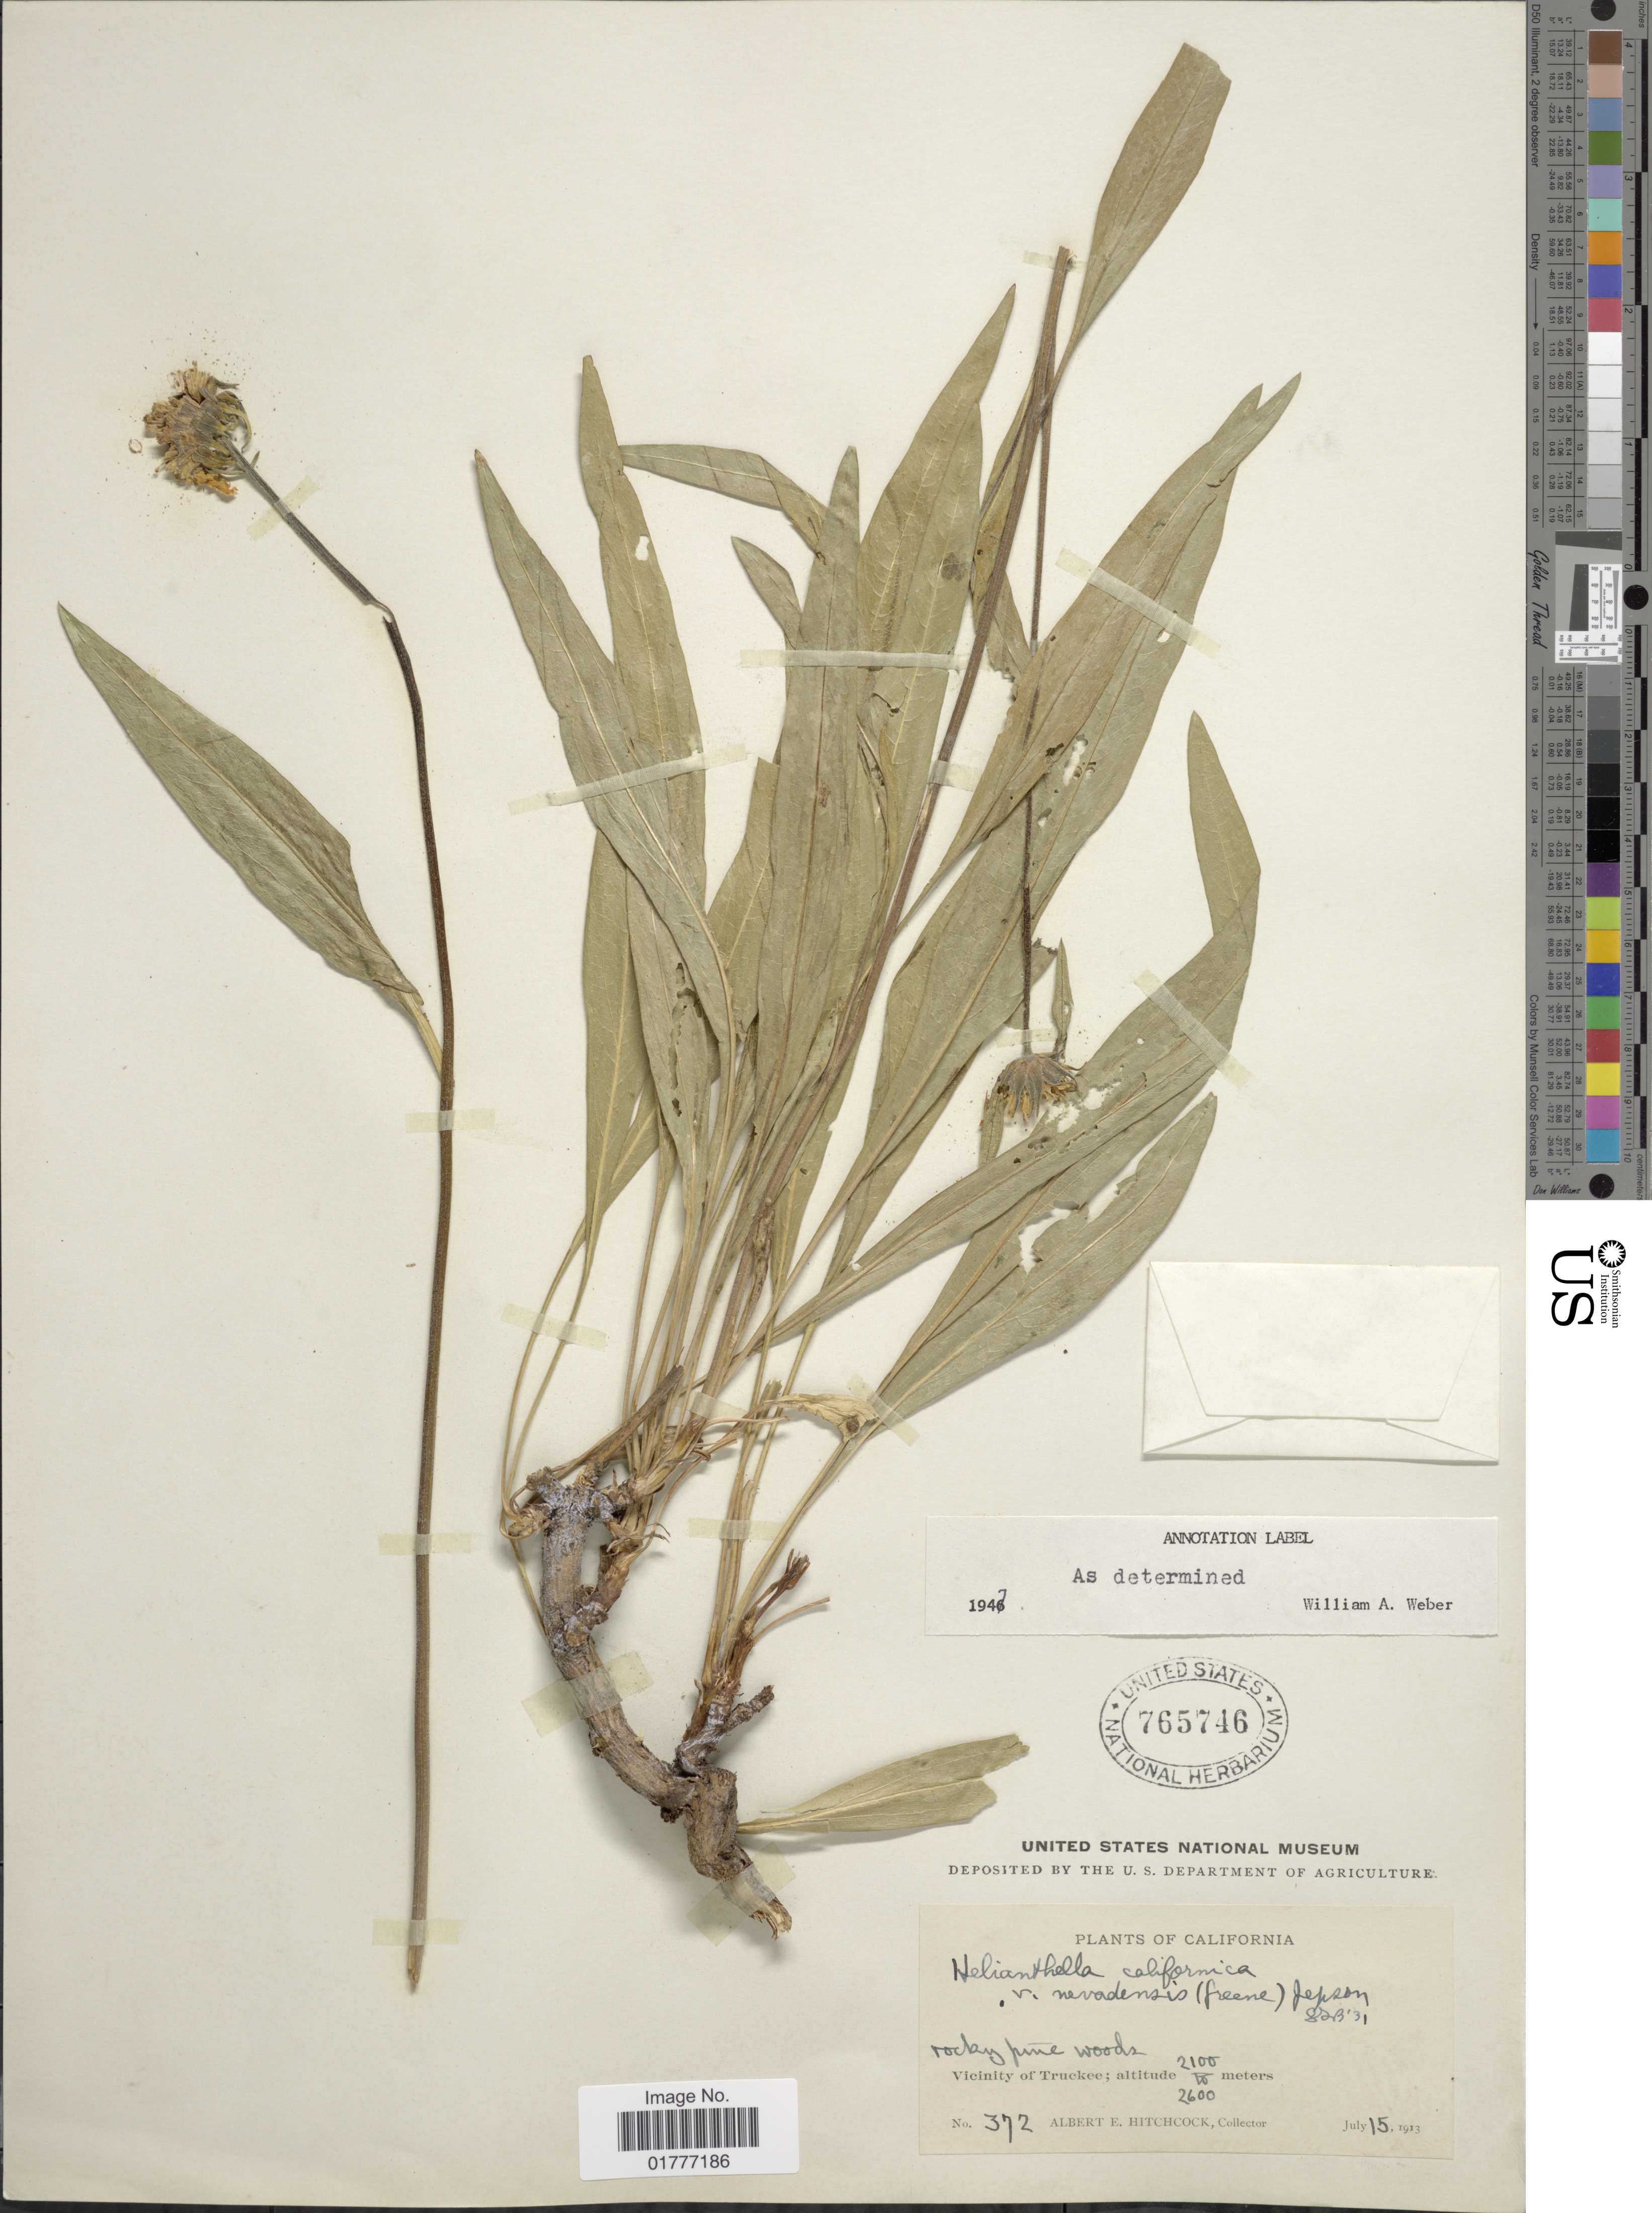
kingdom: Plantae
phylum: Tracheophyta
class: Magnoliopsida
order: Asterales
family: Asteraceae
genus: Helianthella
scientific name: Helianthella californica var. nevadensis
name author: (Greene) Jeps.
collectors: A. Hitchcock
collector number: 372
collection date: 1913-07-15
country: United States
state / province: California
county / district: Nevada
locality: Vicinity of Truckee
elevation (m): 2100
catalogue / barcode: US 765746